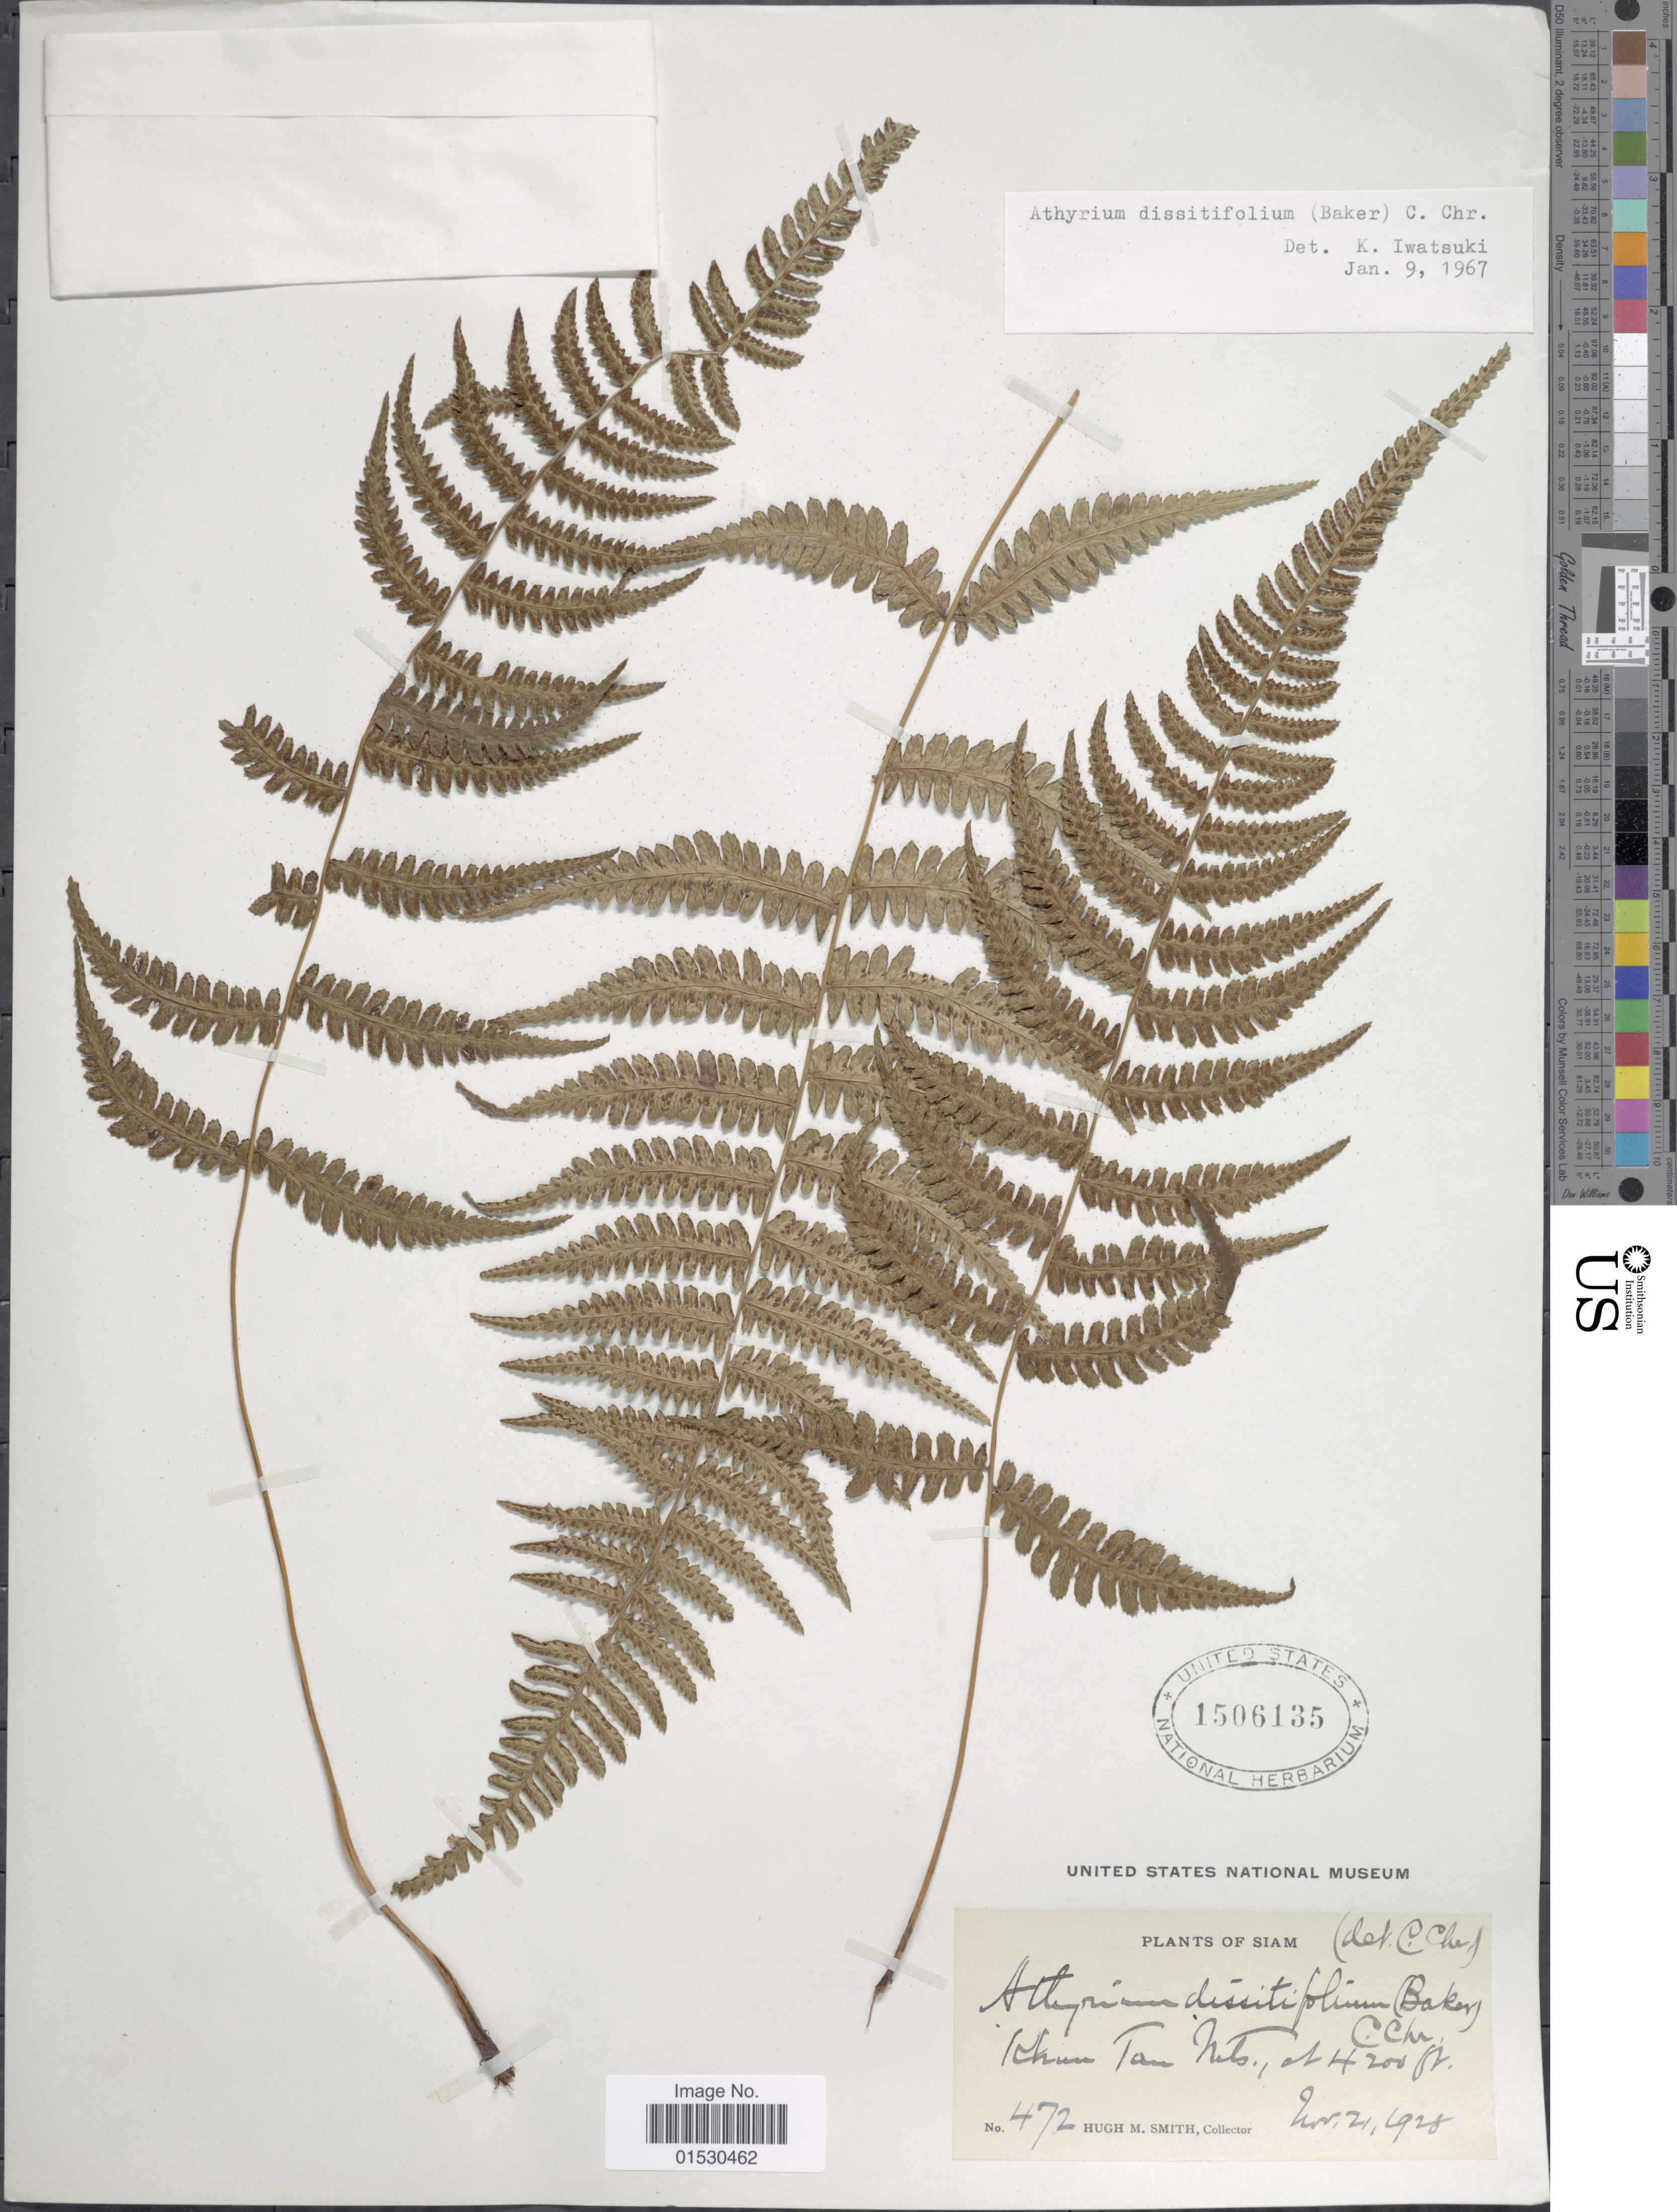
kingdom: Plantae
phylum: Tracheophyta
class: Polypodiopsida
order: Polypodiales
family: Athyriaceae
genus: Athyrium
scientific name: Athyrium dissitifolium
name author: (Baker) C. Chr.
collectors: H. M. Smith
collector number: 472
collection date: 1928-11-21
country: Thailand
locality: Siam, Khun tan Mts.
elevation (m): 1280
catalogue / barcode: US 1506135